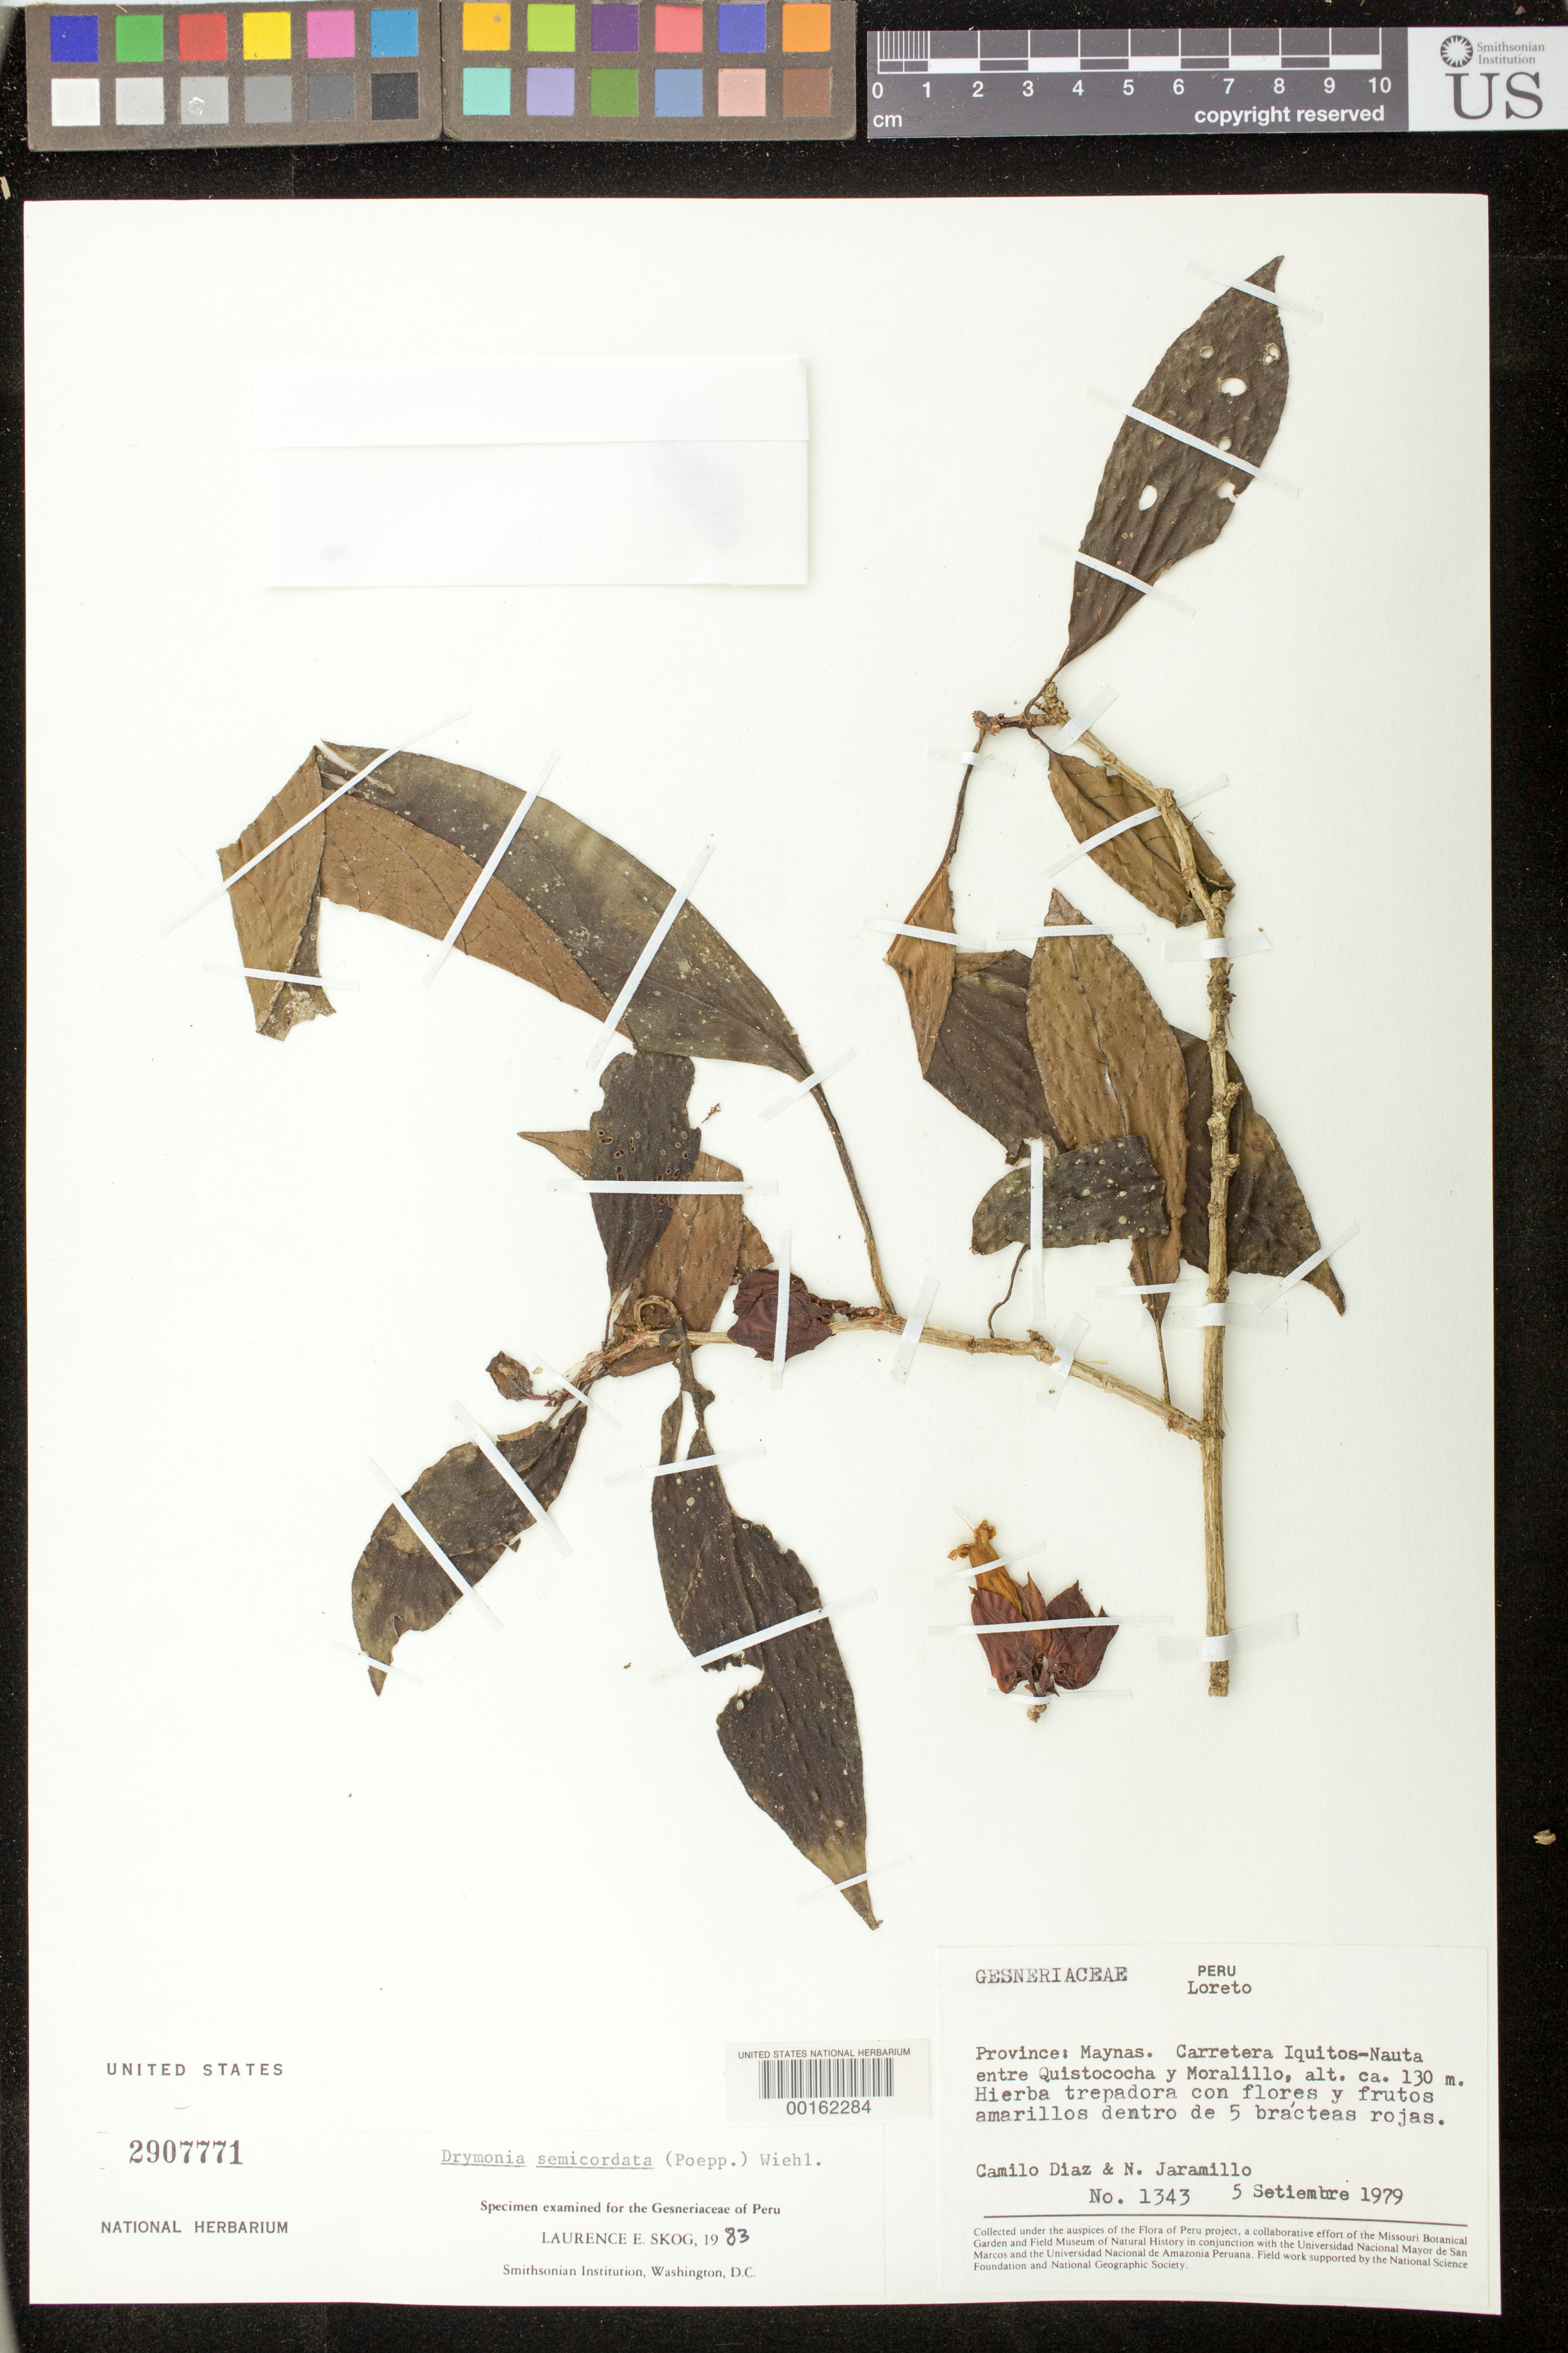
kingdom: Plantae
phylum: Tracheophyta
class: Magnoliopsida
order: Lamiales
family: Gesneriaceae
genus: Drymonia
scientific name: Drymonia semicordata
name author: (Poepp.) Wiehler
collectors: C. Díaz S. & N. Jaramillo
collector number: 1343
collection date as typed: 05 Sep 1979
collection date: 1979-09-05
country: Peru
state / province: Loreto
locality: Prov. Maynas; Iquitos-Nauta highway between Quistococha and Moralillo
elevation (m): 130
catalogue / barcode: US 2907771